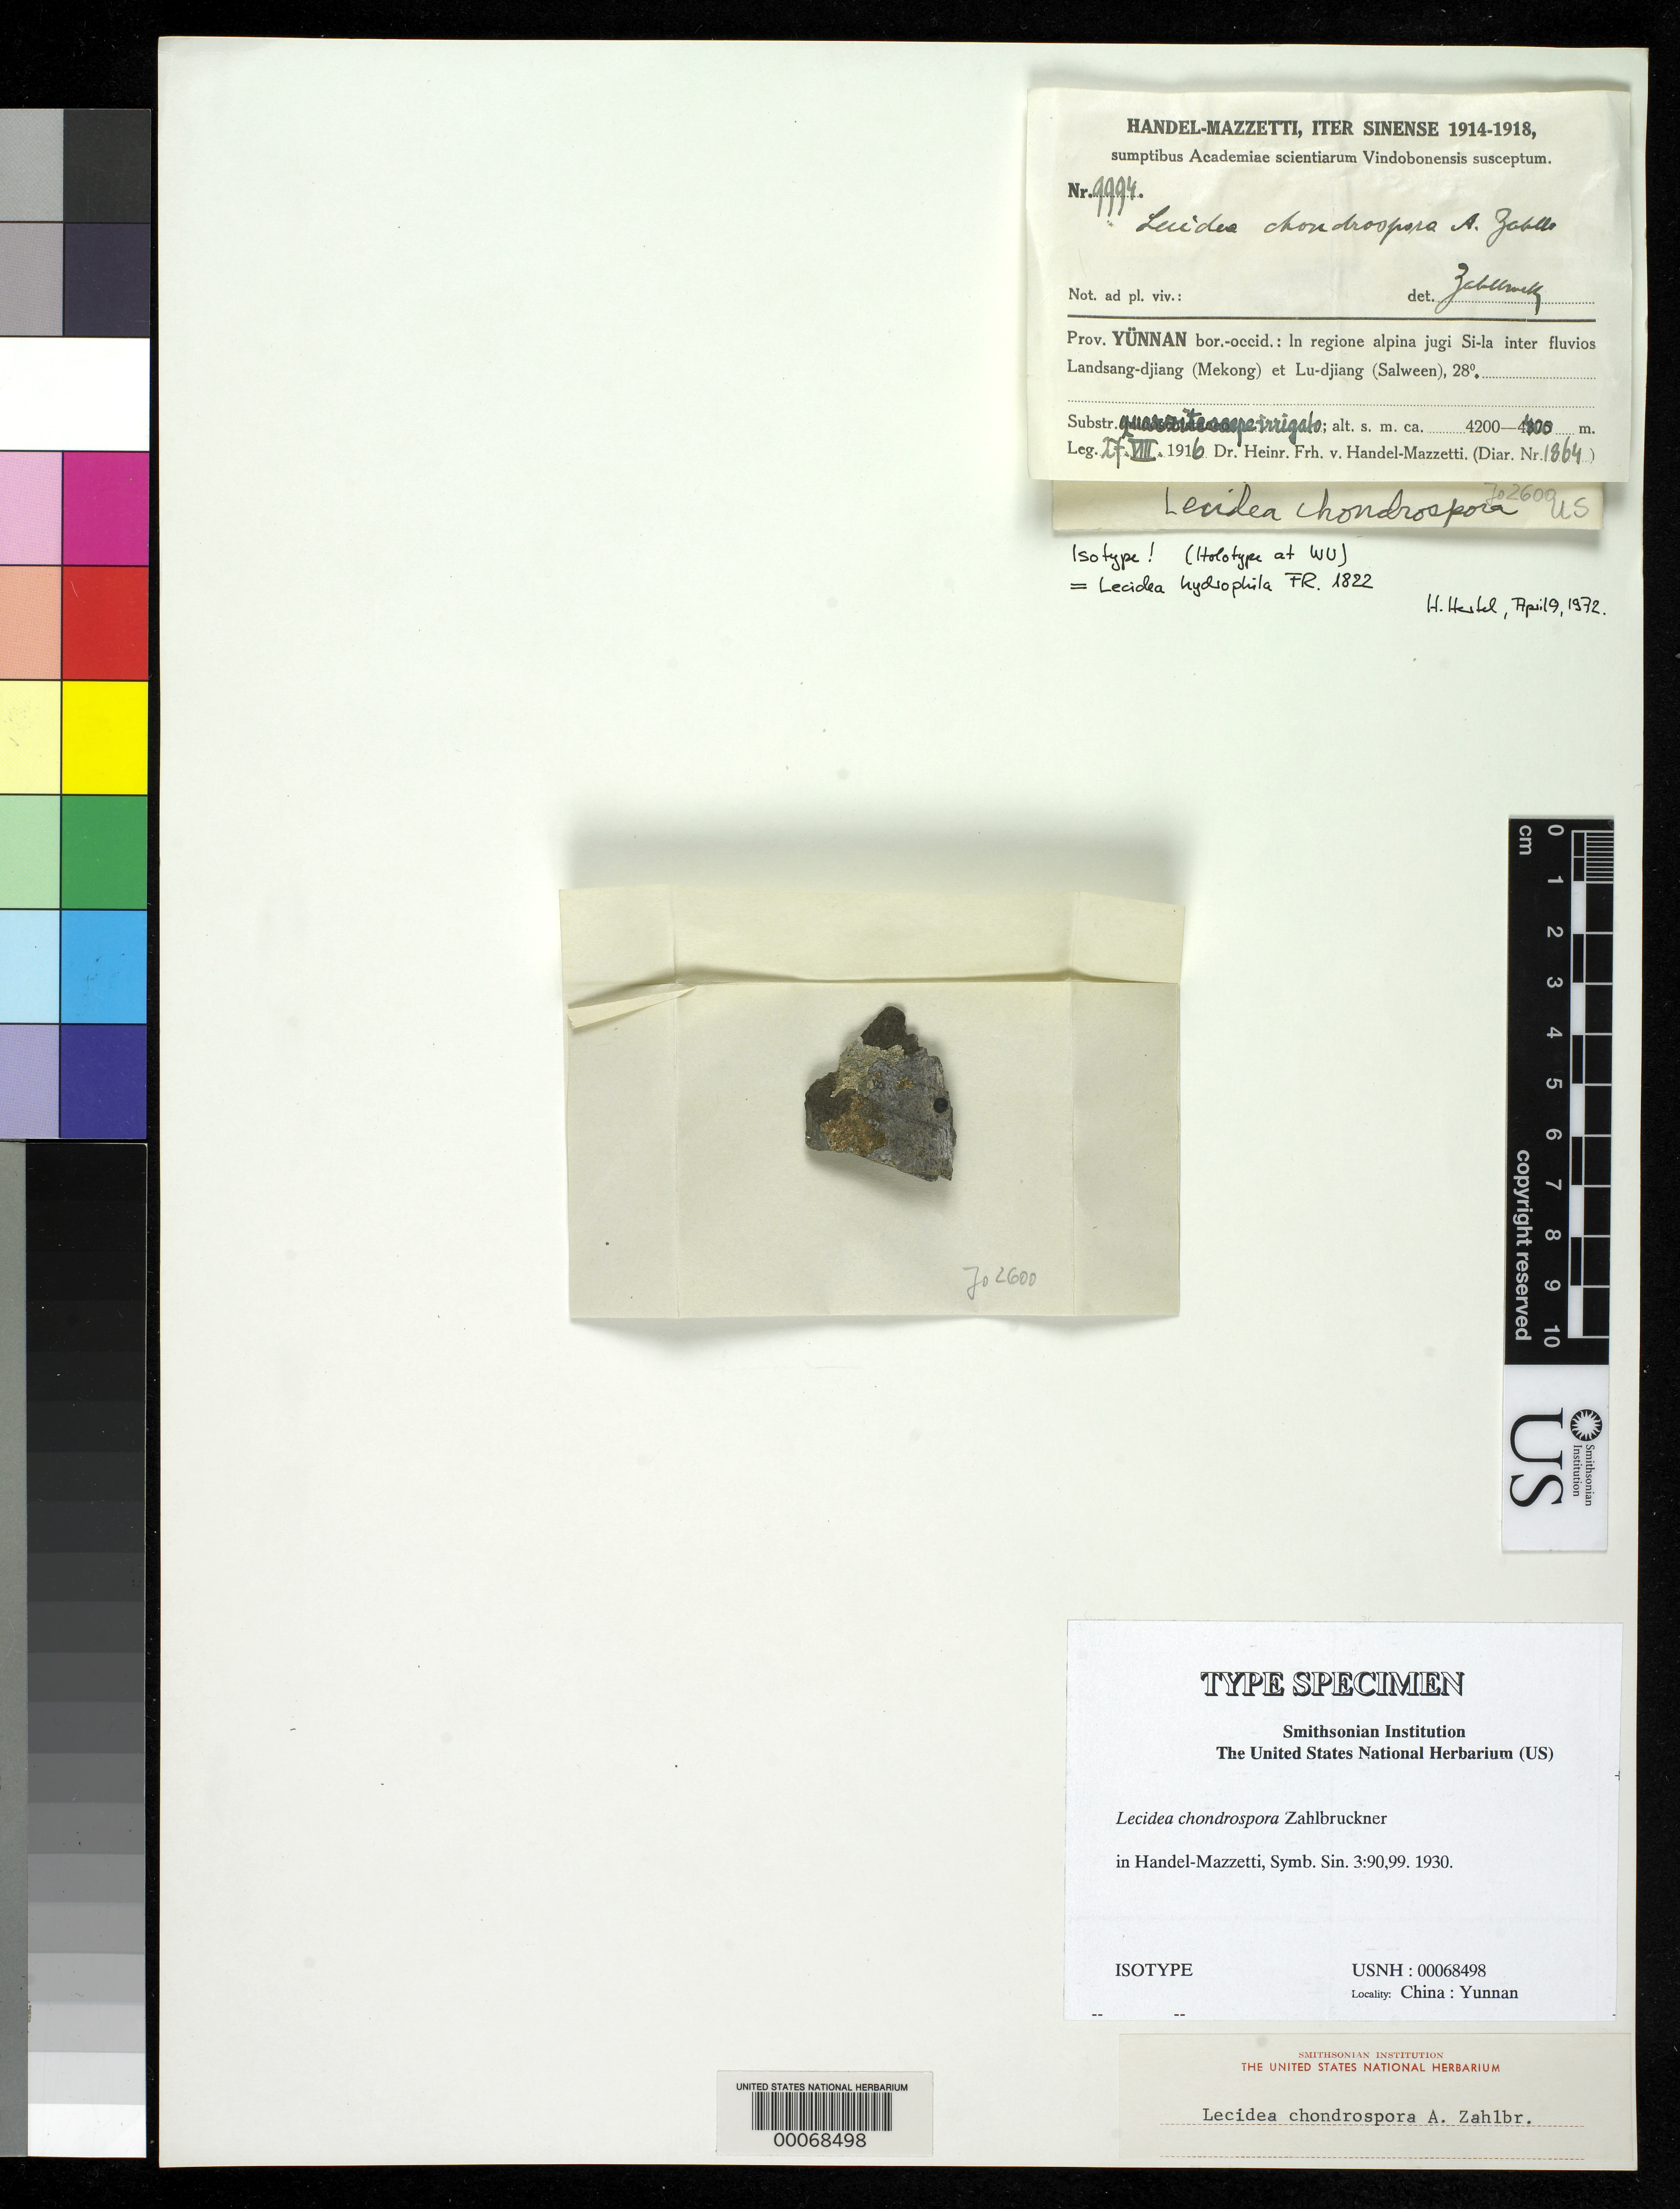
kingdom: Fungi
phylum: Ascomycota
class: Lecanoromycetes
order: Lecideales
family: Lecideaceae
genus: Lecidea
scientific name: Lecidea chondrospora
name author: Zahlbr. in Hand.-Mazz.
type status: Isotype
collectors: H. Handel-Mazzetti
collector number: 9994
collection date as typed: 27 Aug 1916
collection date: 1916-08-27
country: China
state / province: Yunnan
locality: Si-la inter fluvios Landsang-djiang (Mekong) et Lu-djiang (Salween). [Si-la between Landsang-djiang (Mekong) & Lu-djiang (Salween) Rivers.]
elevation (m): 4200